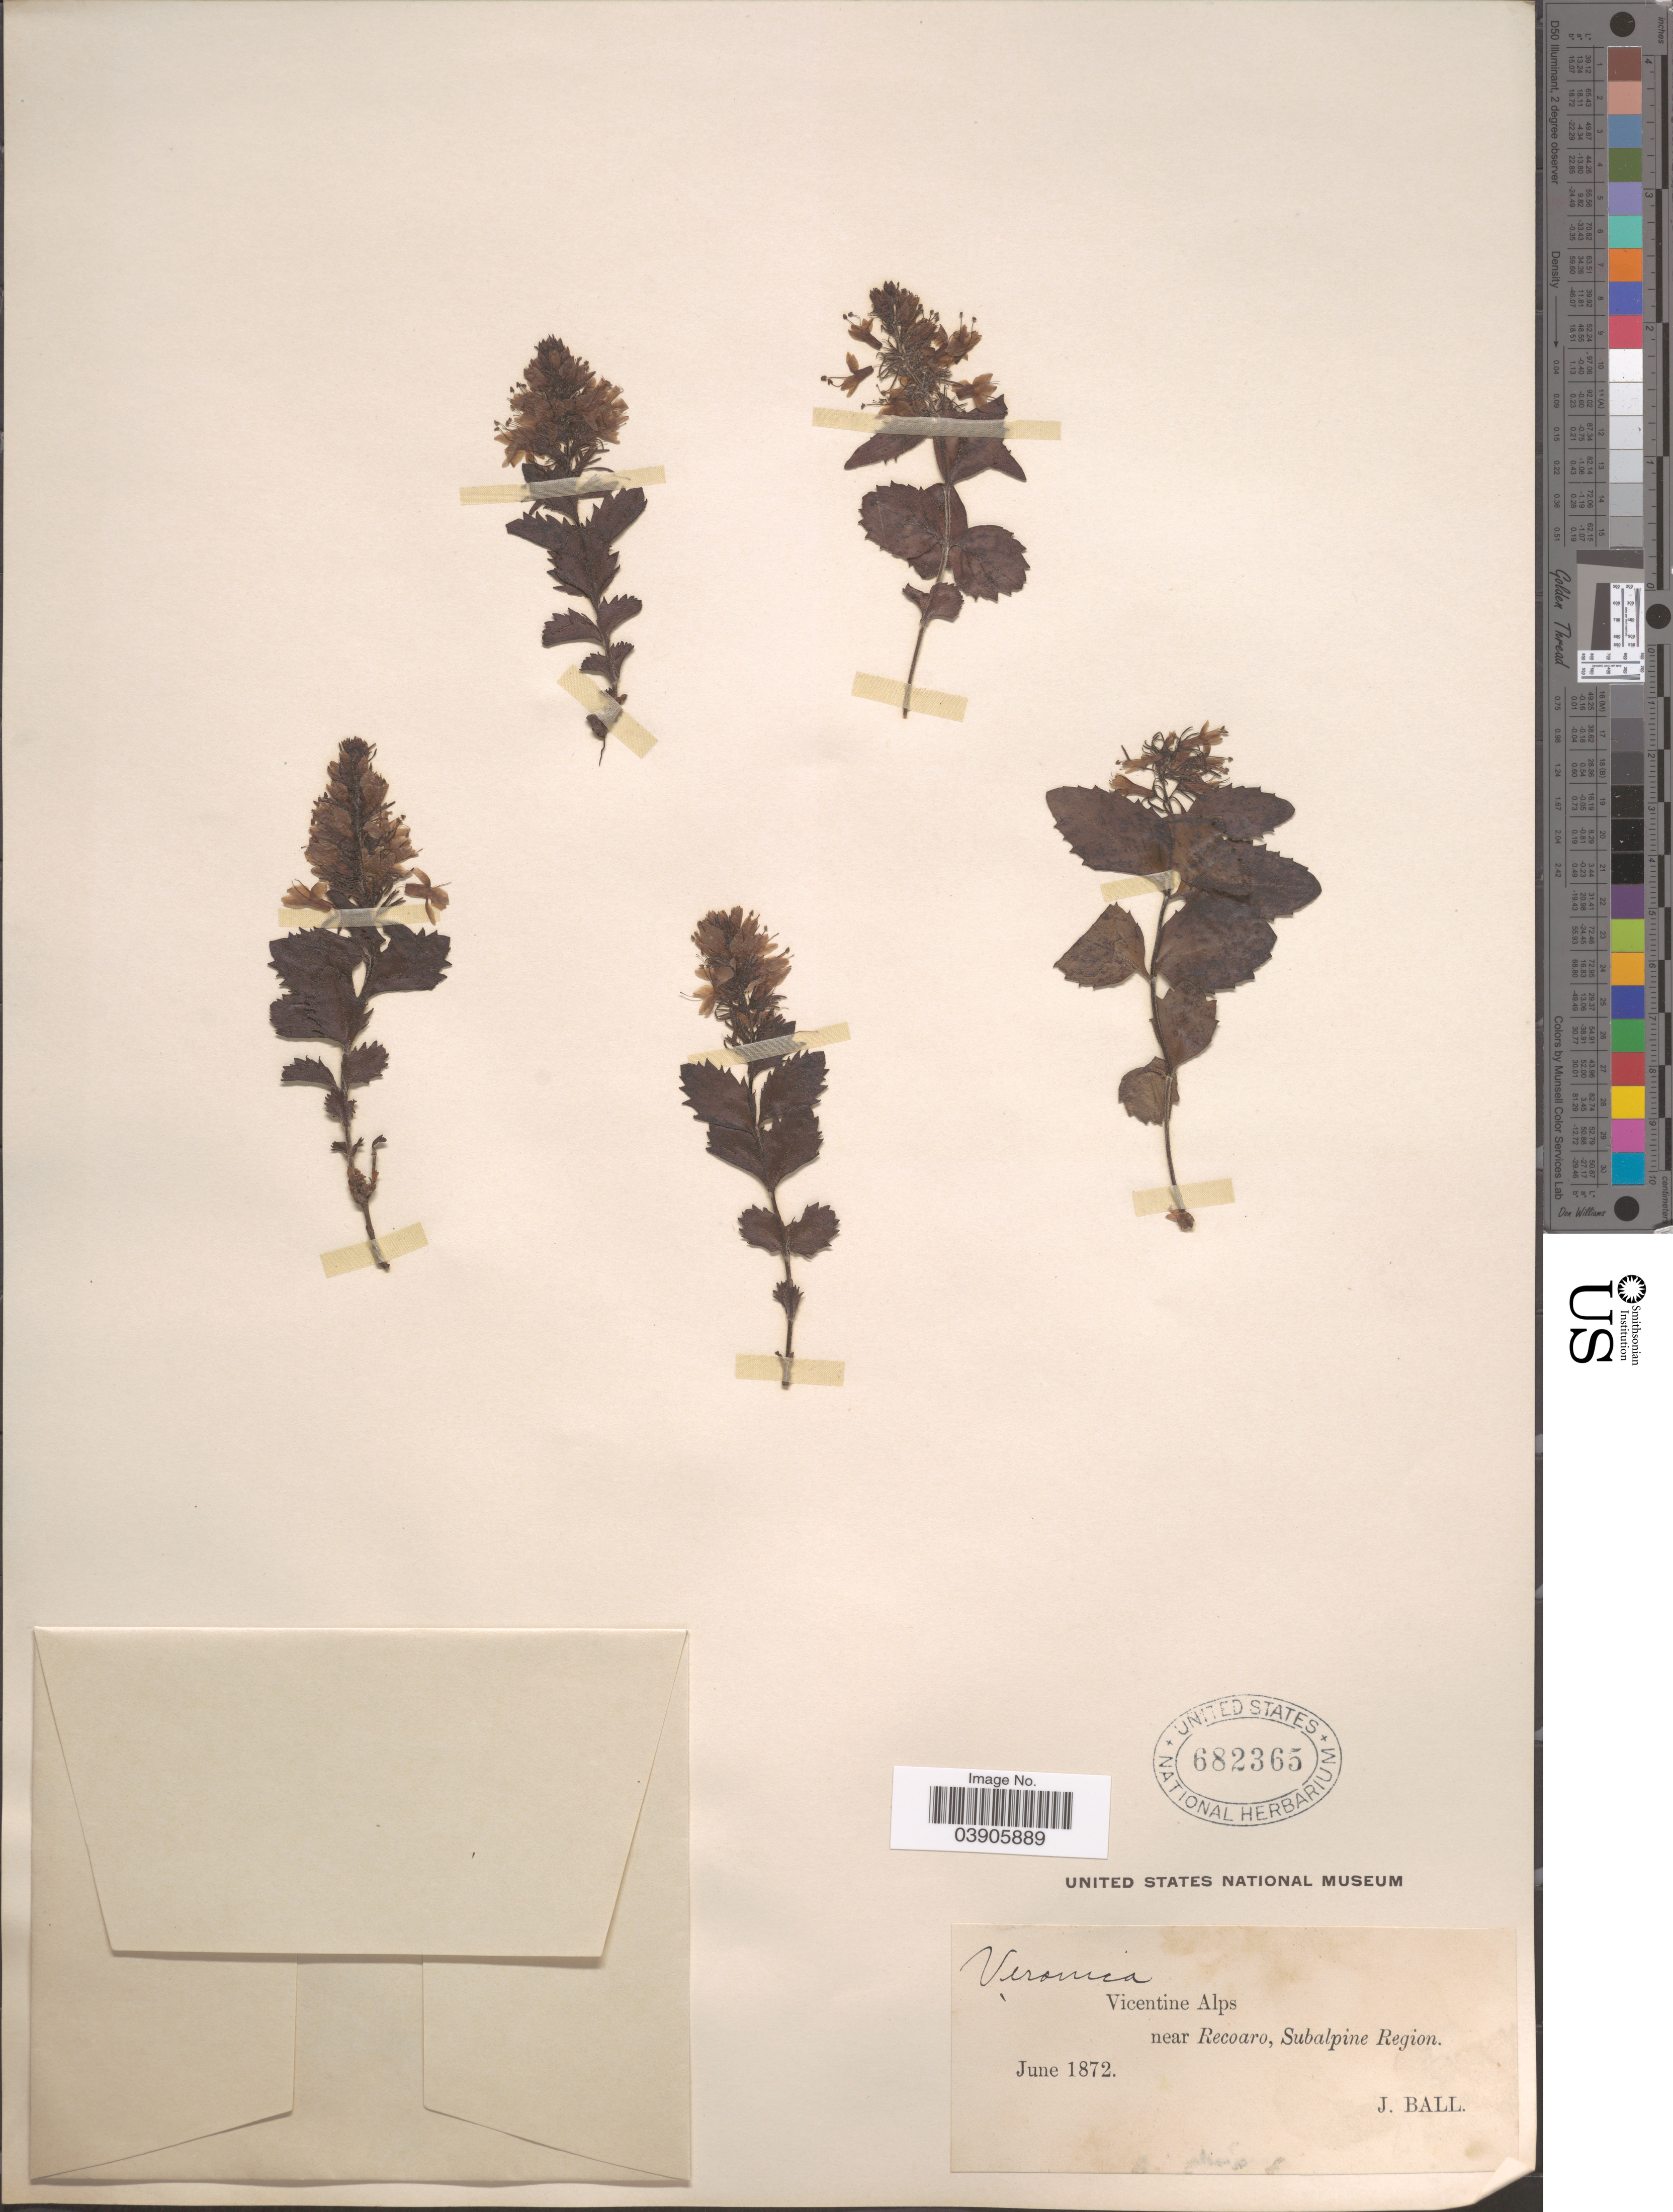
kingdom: Plantae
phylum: Tracheophyta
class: Magnoliopsida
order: Lamiales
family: Plantaginaceae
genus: Paederota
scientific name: Paederota sp.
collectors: J. Ball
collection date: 1872-06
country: Italy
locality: Vicentine Alps near Recoaro, Subalpine Region.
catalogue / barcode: US 682365